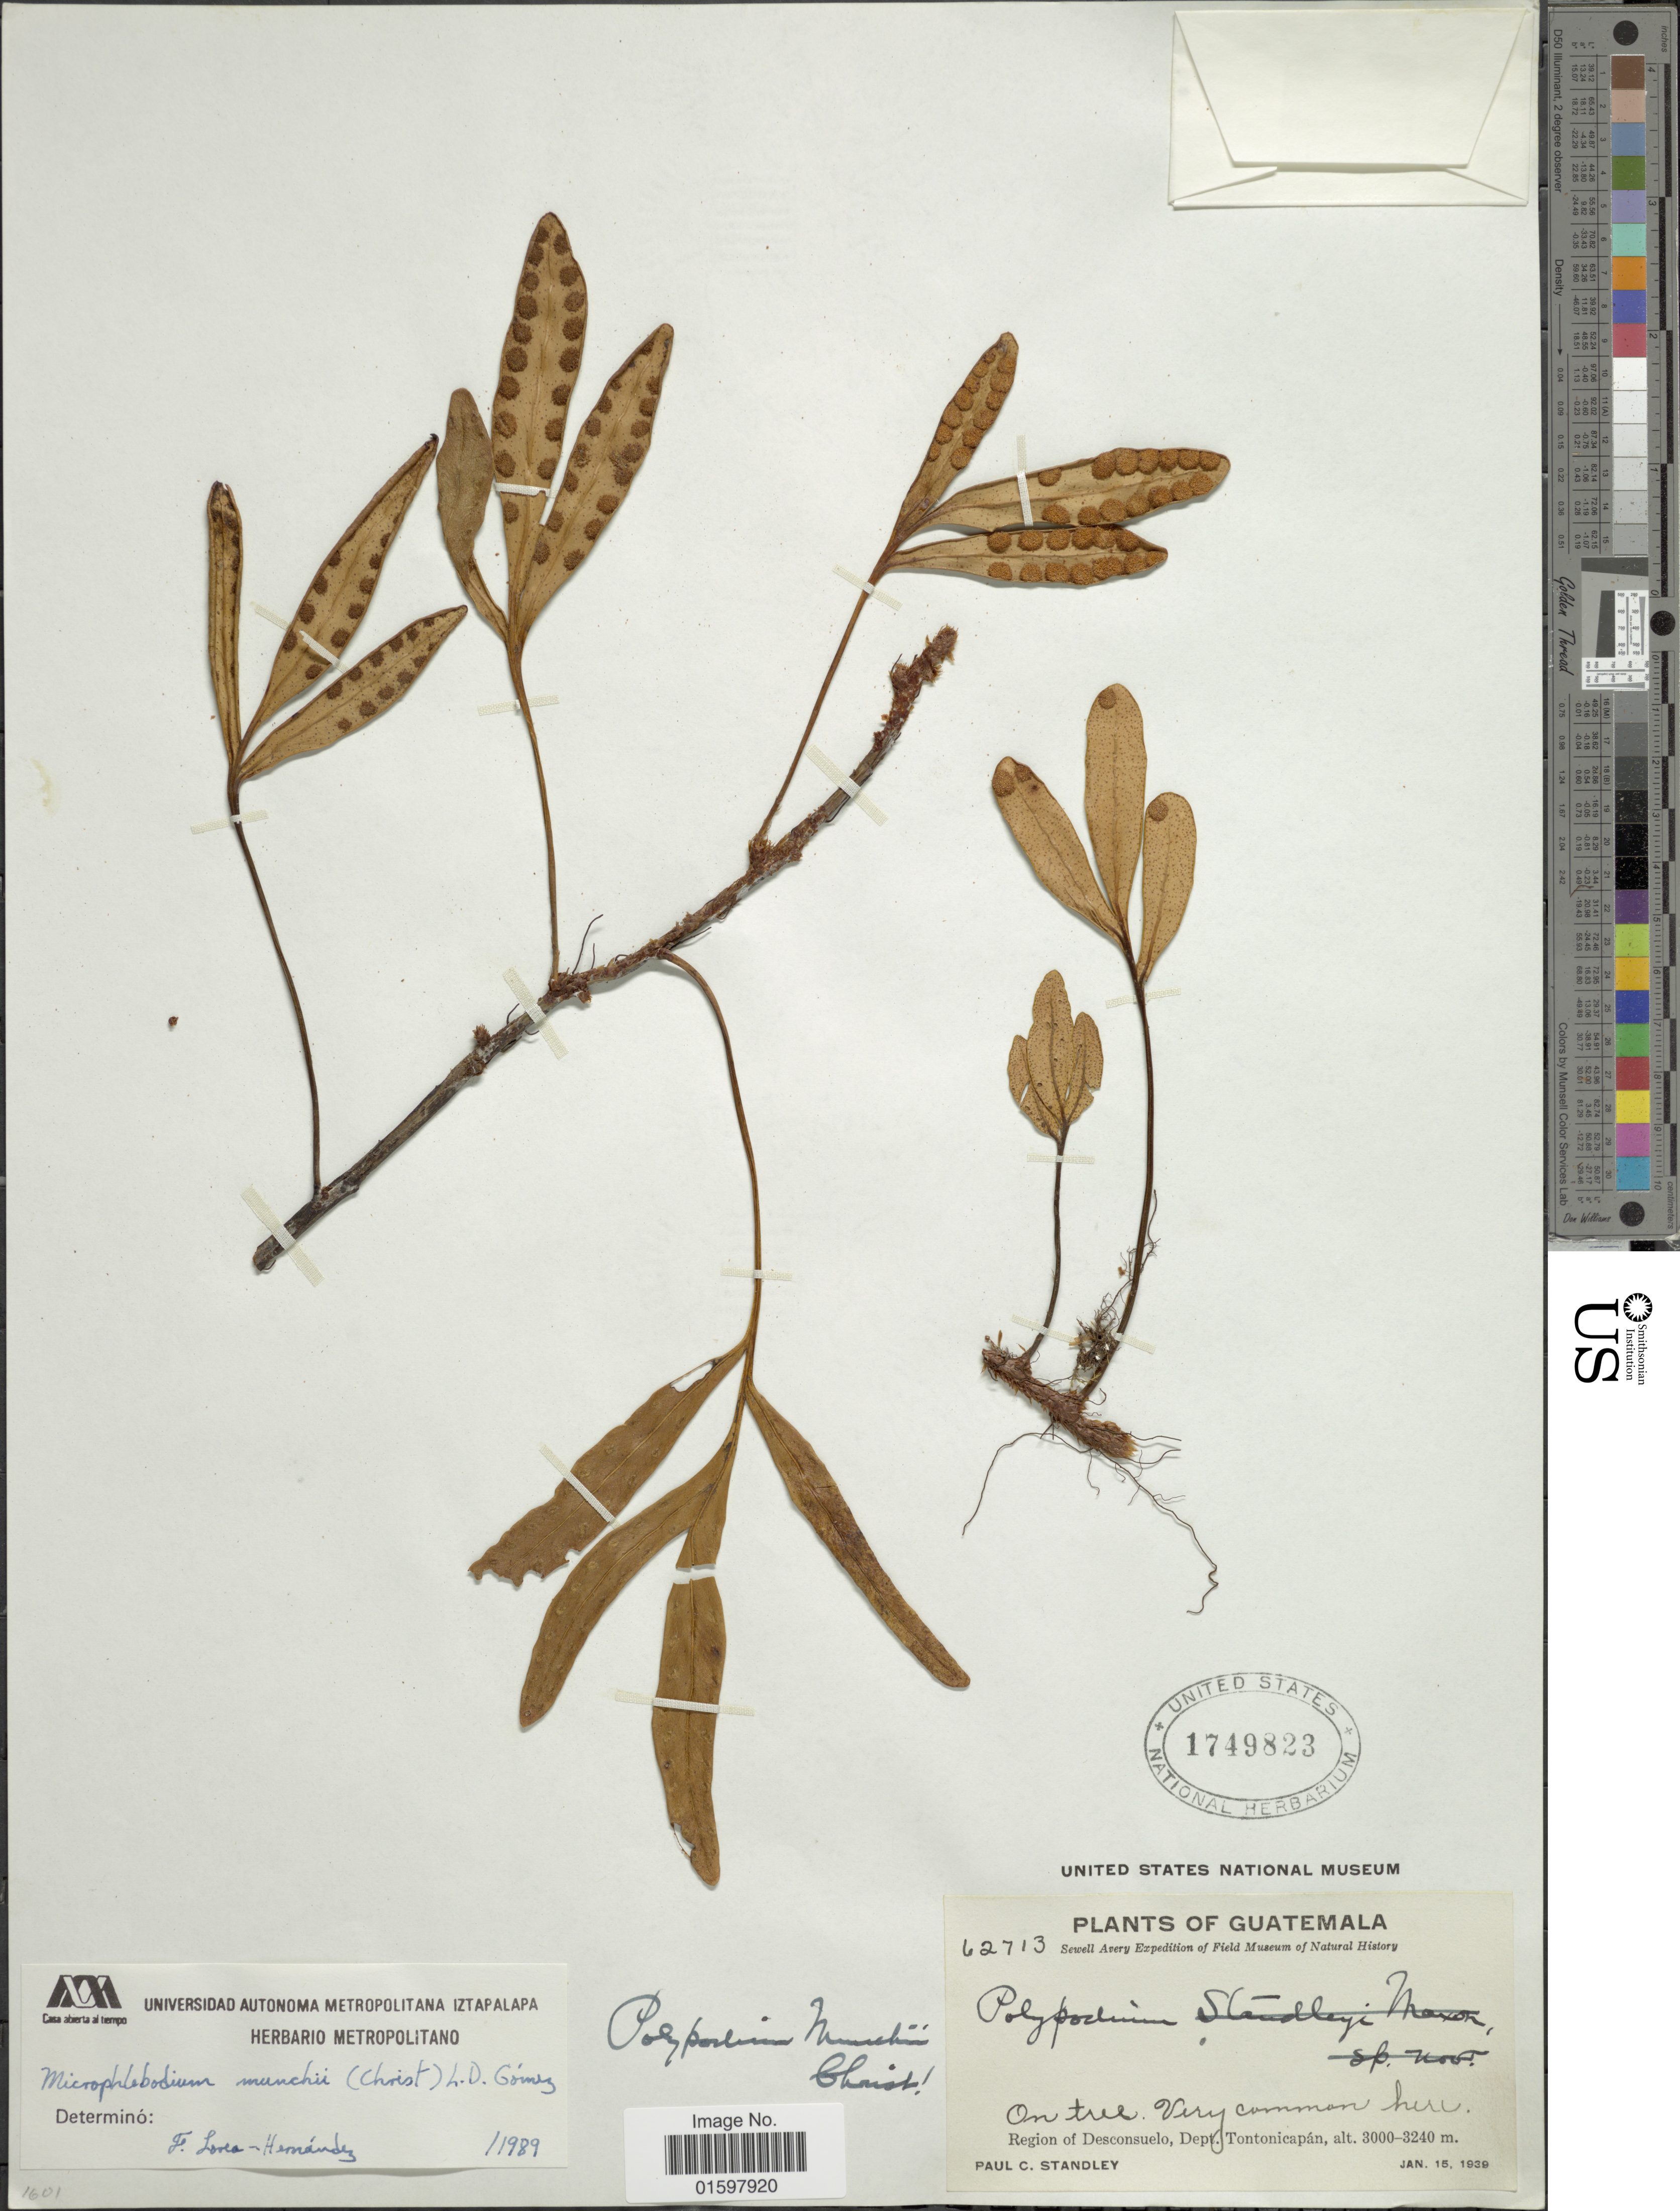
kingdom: Plantae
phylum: Tracheophyta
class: Polypodiopsida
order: Polypodiales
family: Polypodiaceae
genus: Pleopeltis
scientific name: Pleopeltis muenchii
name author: (Christ) A.R. Sm.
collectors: P. C. Standley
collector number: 62713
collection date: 1939-01-15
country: Guatemala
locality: Region of Desconsuelo, Depart Tontonicapán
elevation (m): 3000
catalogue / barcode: US 1749823